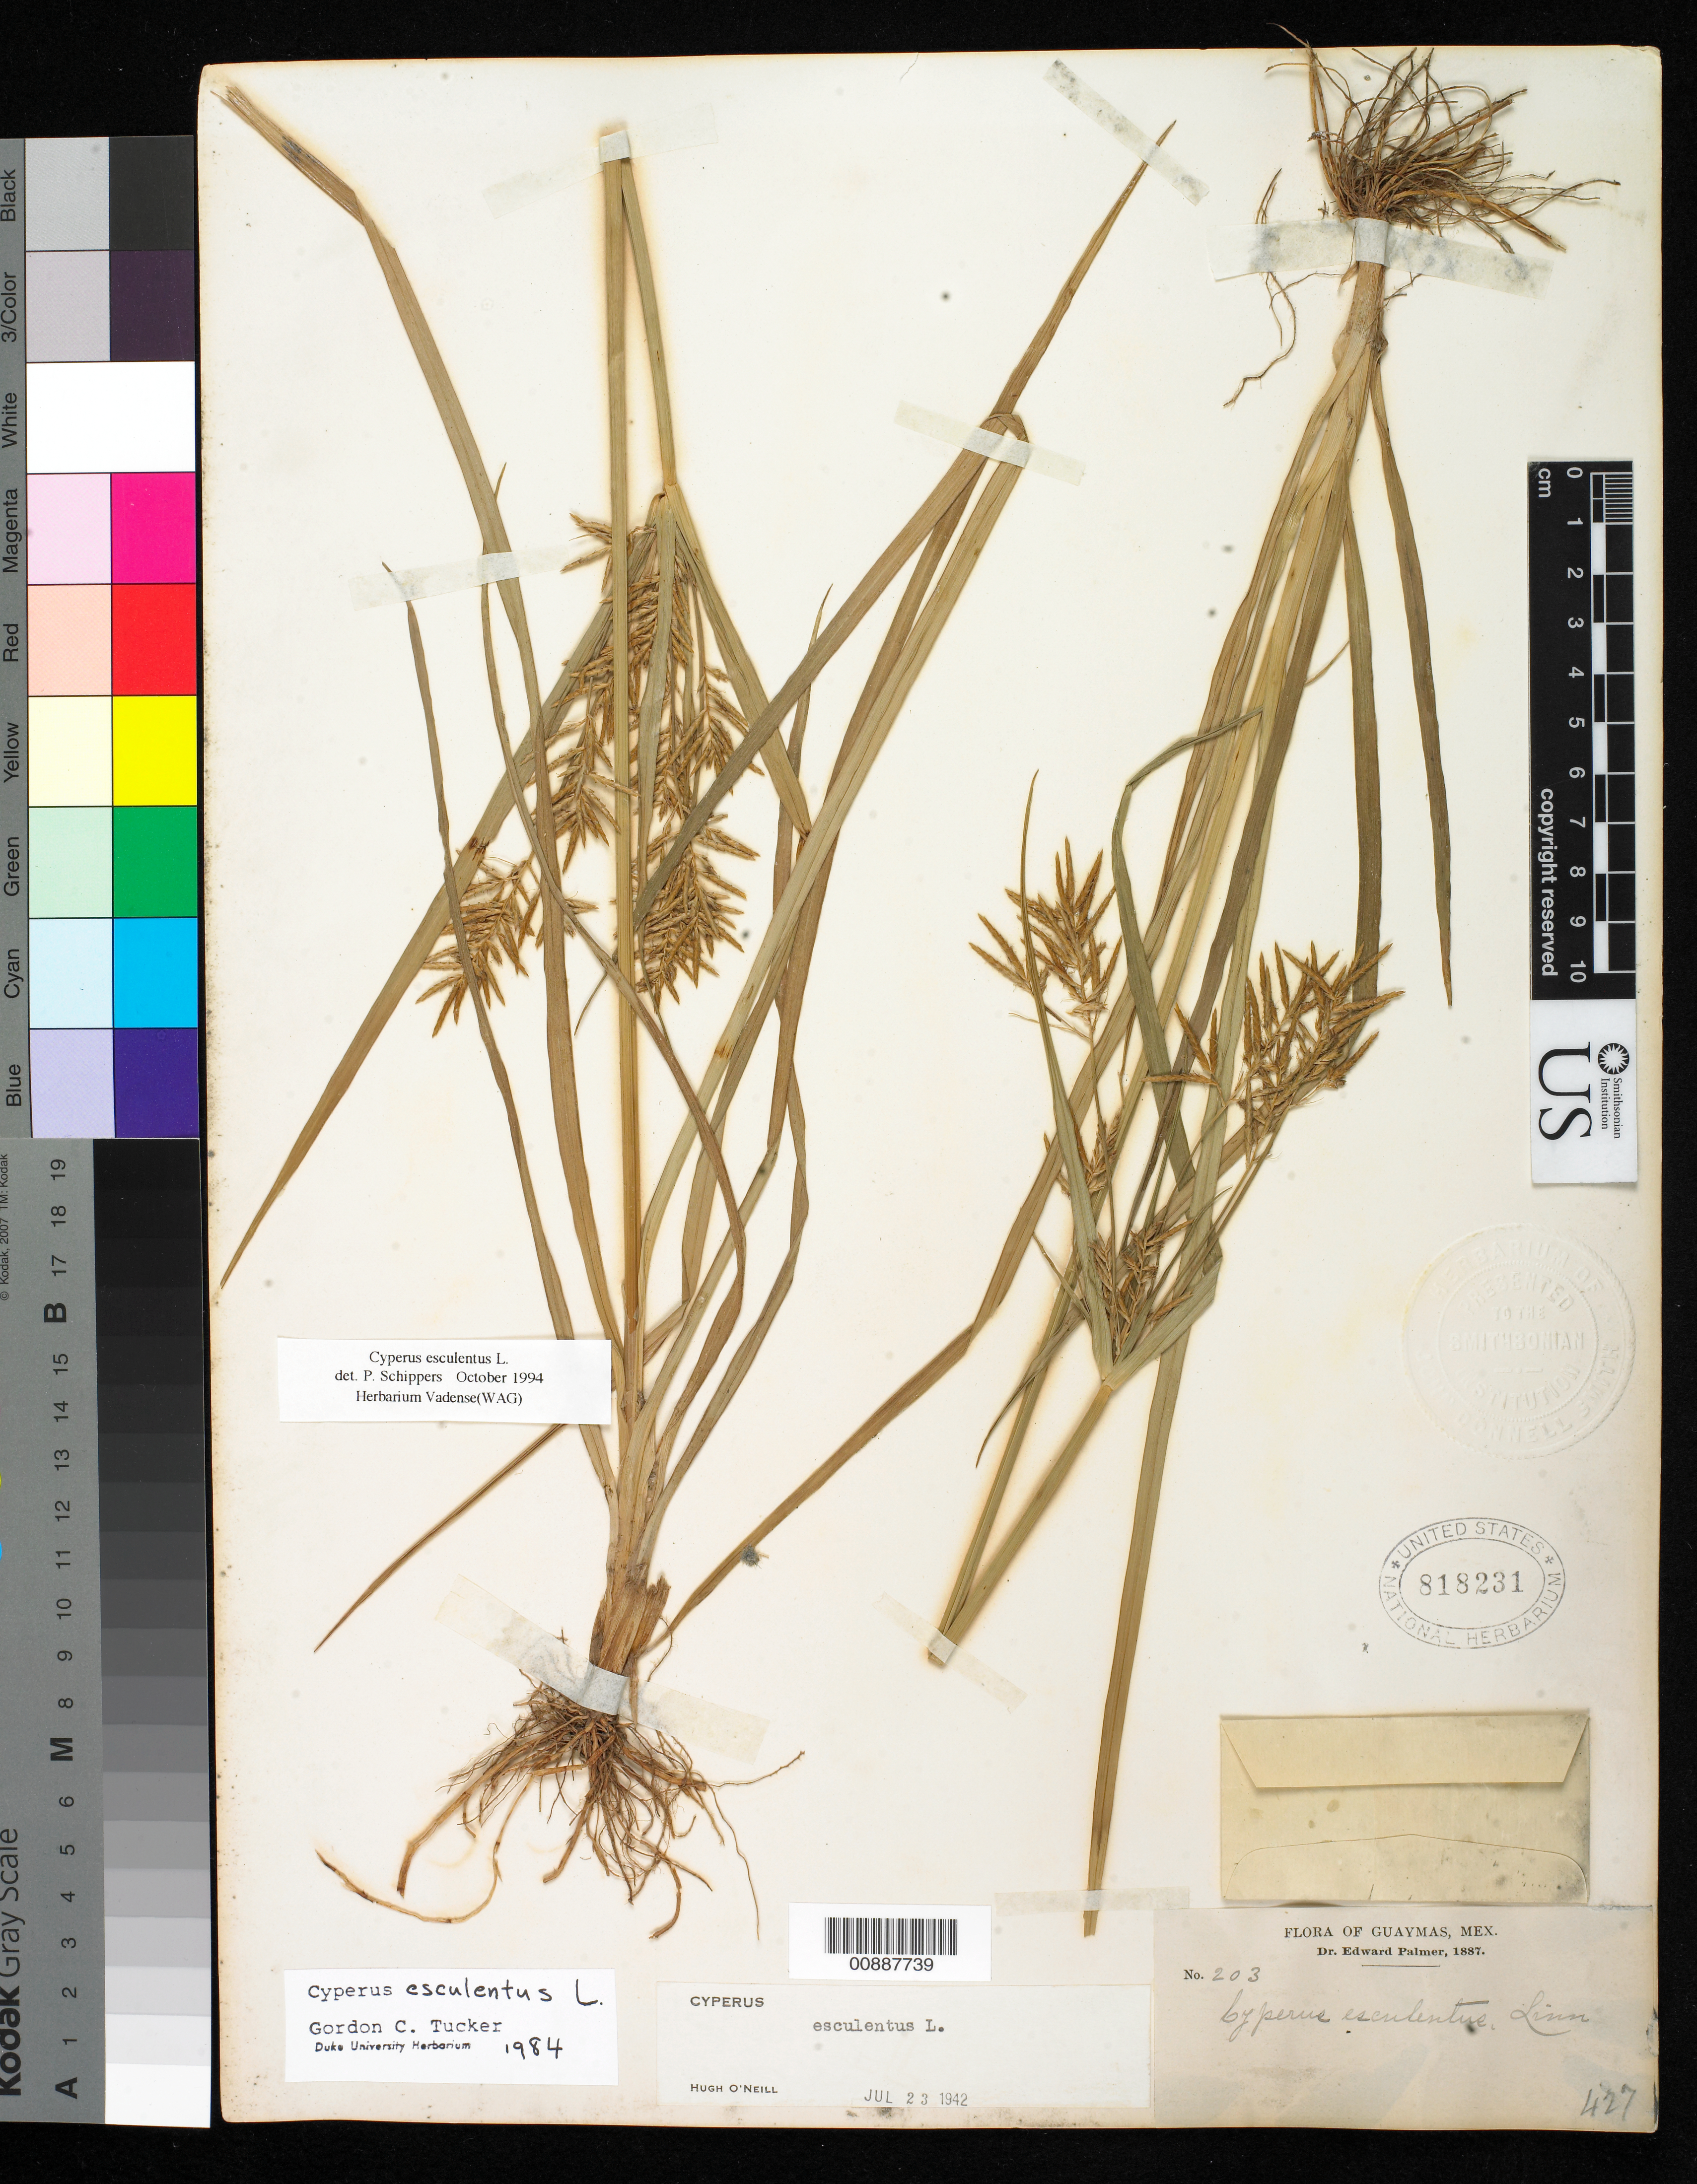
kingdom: Plantae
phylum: Tracheophyta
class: Liliopsida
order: Poales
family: Cyperaceae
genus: Cyperus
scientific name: Cyperus esculentus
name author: L.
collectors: E. Palmer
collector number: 203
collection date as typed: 1887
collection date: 1887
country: Mexico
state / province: Sonora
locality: Guaymas, Sonora.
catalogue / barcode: US 818231